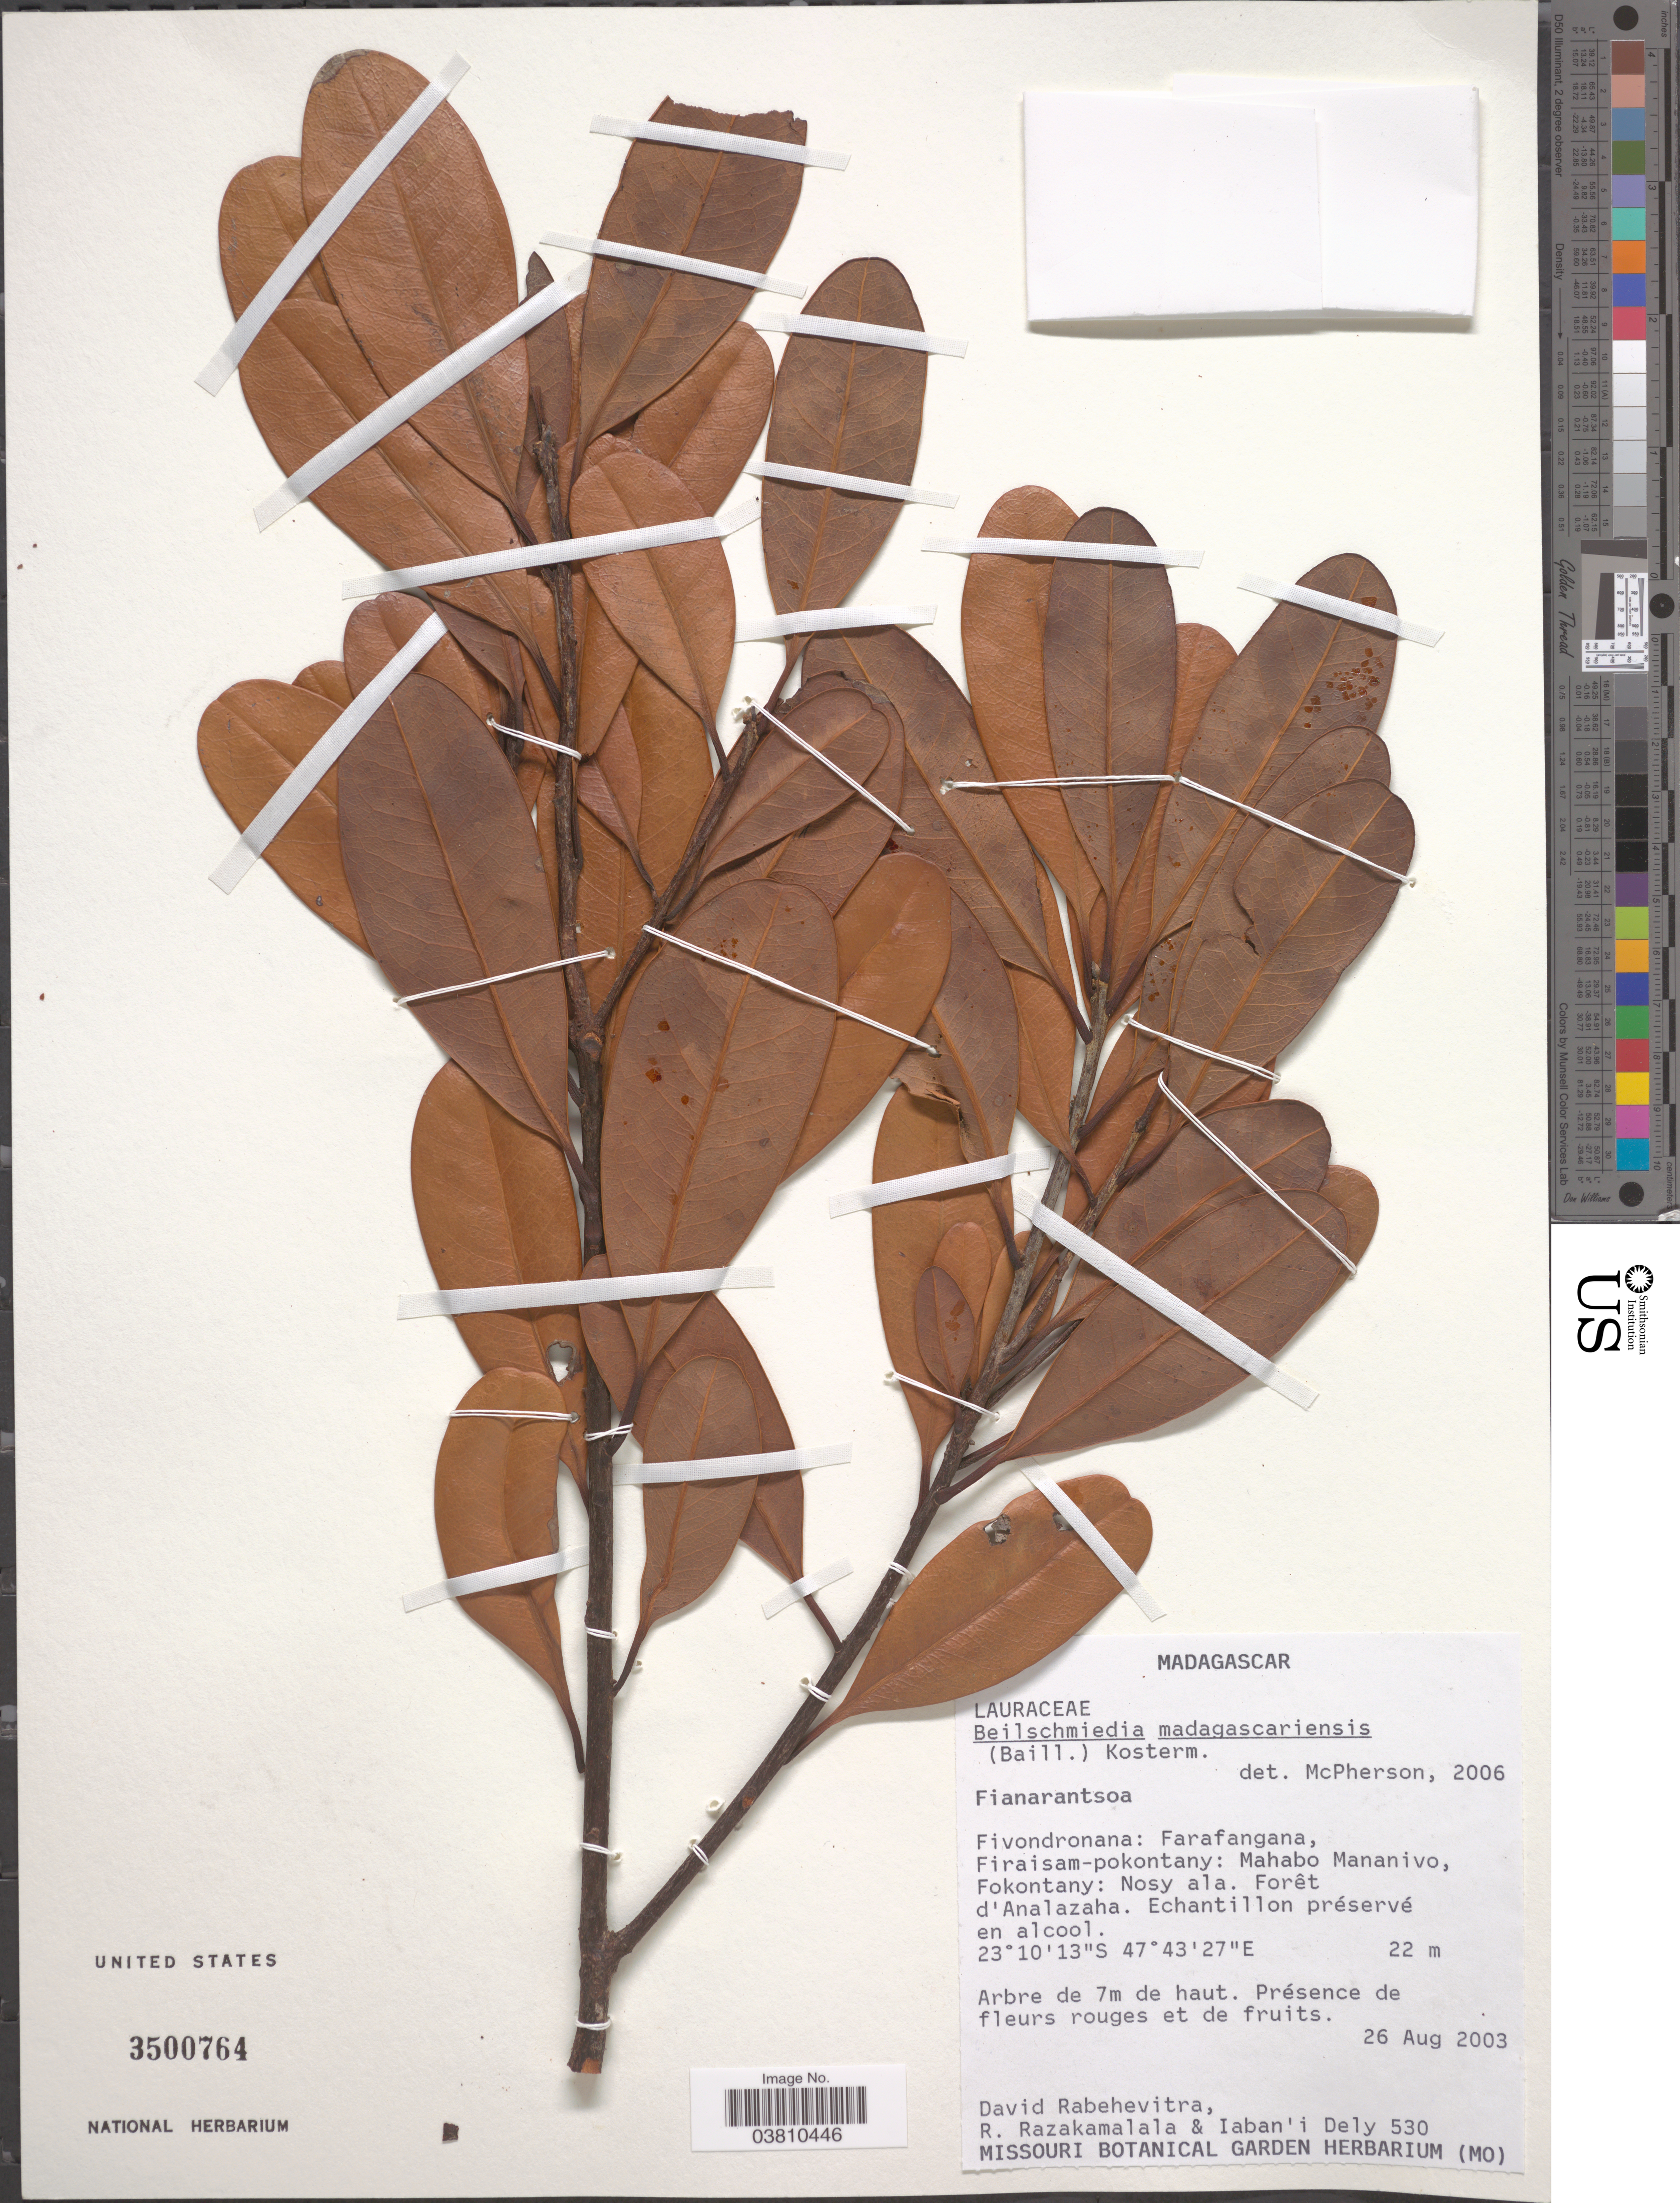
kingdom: Plantae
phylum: Tracheophyta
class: Magnoliopsida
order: Laurales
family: Lauraceae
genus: Beilschmiedia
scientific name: Beilschmiedia madagascariensis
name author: (Danguy) Kosterm.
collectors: D. Rabehevitra, R. Razakamalala & I. Dely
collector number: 530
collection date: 2003-08-26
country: Madagascar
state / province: Atsimo-Atsinanana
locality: Fivondronana: Farafangana, Firaisam-pokontany: Mahabo Mananivo, Fokontany: Nosy ala. Forêt d'Analazaha.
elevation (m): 22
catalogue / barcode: US 3500764